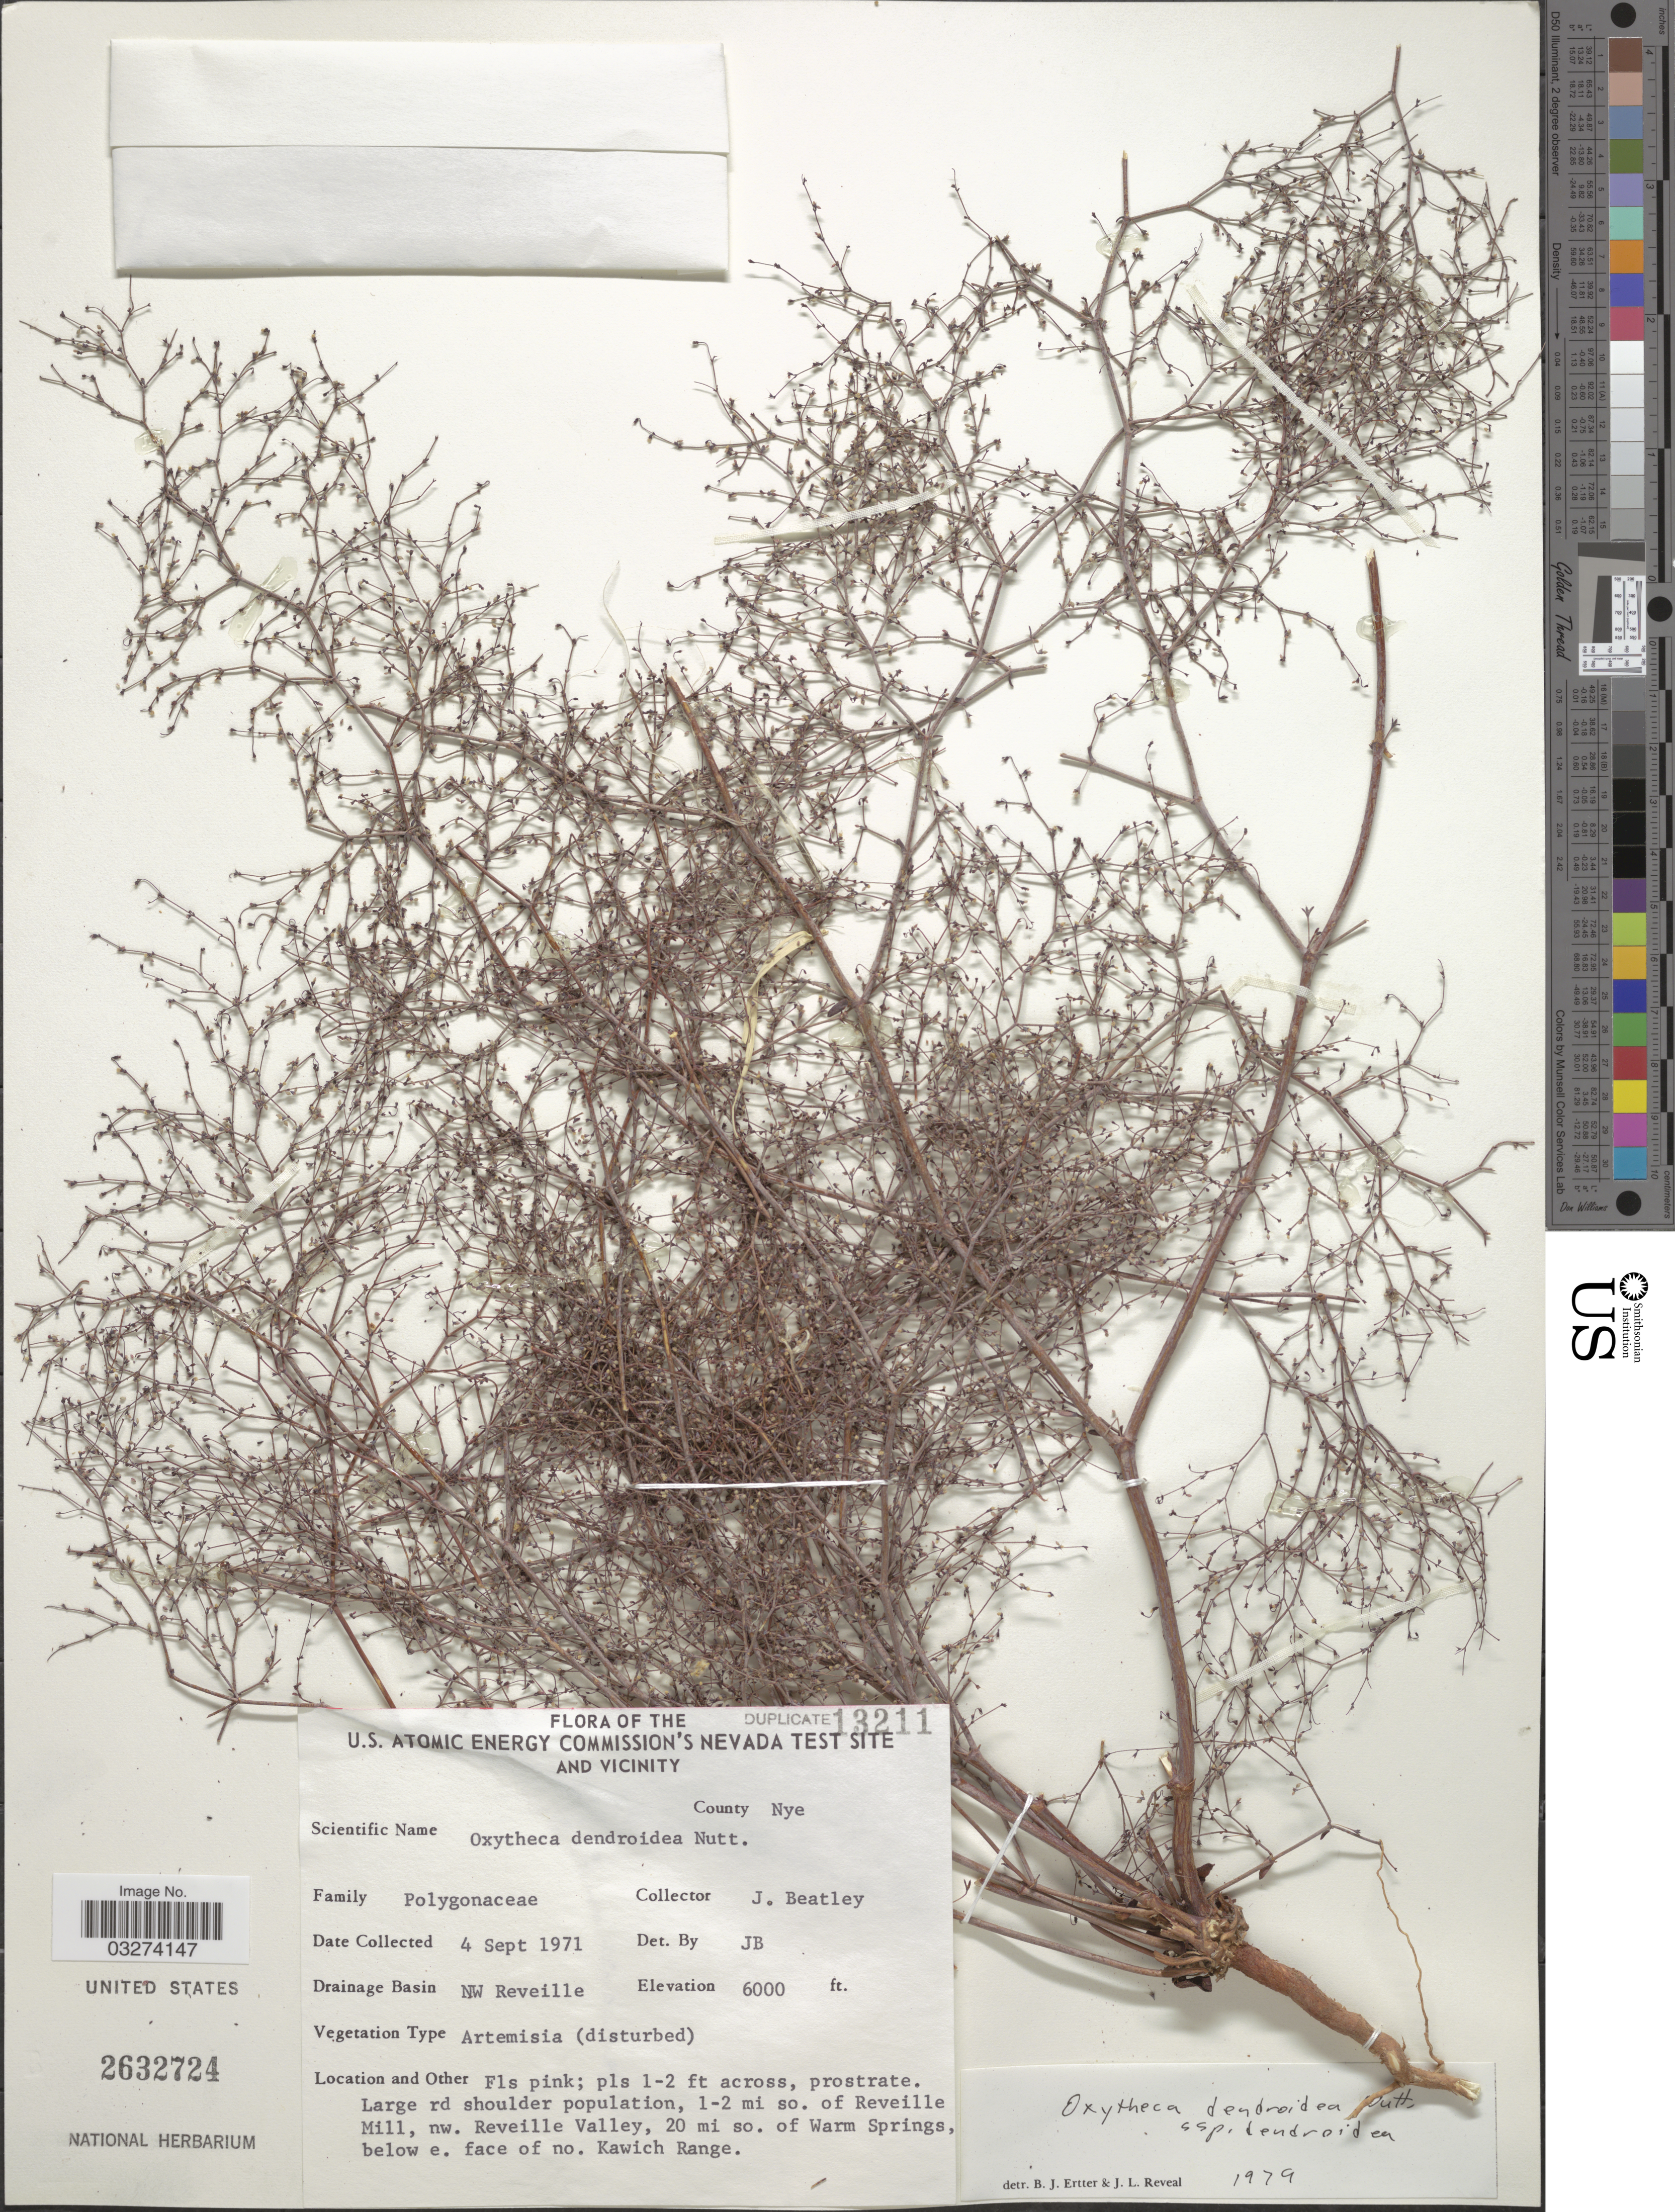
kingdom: Plantae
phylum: Tracheophyta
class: Magnoliopsida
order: Caryophyllales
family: Polygonaceae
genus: Oxytheca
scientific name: Oxytheca dendroidea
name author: Nutt.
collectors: J. C. Beatley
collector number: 13211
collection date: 1971-09-04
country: United States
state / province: Nevada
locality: U.S. Atomic Energy Commission's Nevada Test Site and Vicinity. County Nye. Drainage Basin NW Reveille. 1-2 mi so. of Reveille Mill, nw. Reveille Valley, 20 mi so. of Warm Springs, below e. face of no. Kawich Range.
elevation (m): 1829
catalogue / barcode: US 2632724